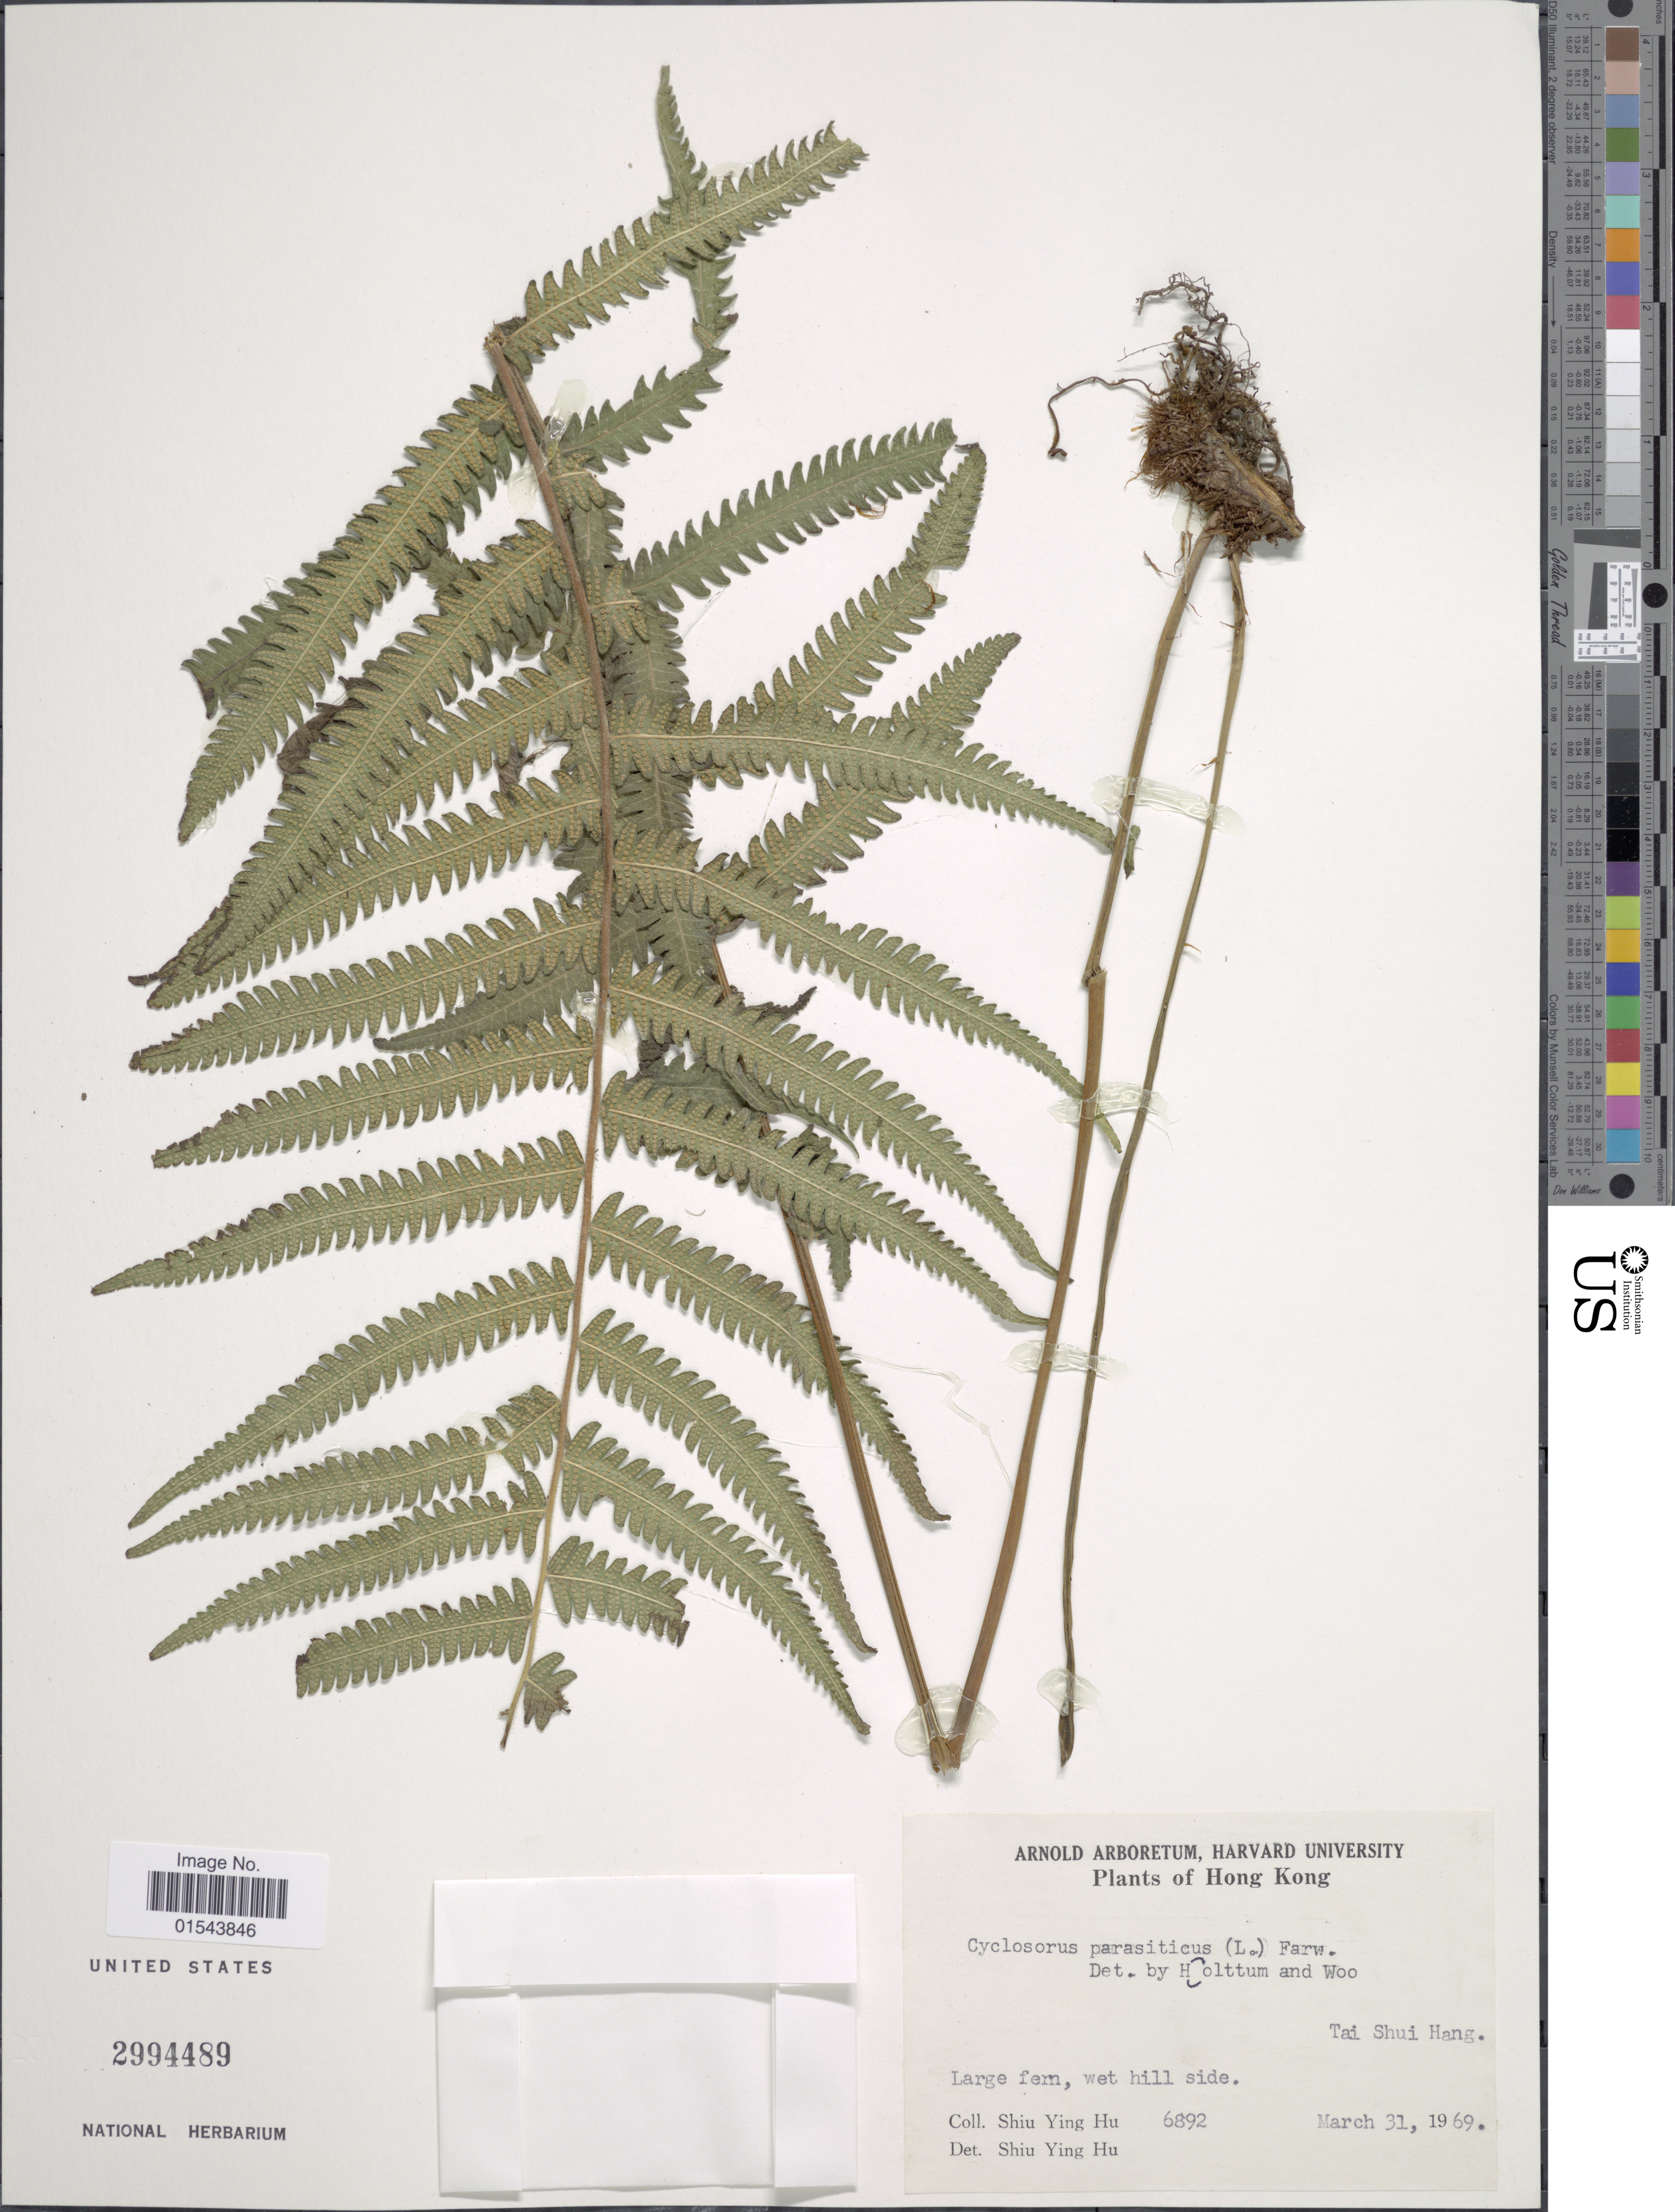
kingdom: Plantae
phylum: Tracheophyta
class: Polypodiopsida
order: Polypodiales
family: Thelypteridaceae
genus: Christella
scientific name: Christella parasitica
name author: (L.) H. Lév.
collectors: S. Y. Hu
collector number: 6892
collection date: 1969-03-31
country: China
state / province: Hong Kong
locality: Tai Shui Hang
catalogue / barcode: US 2994489